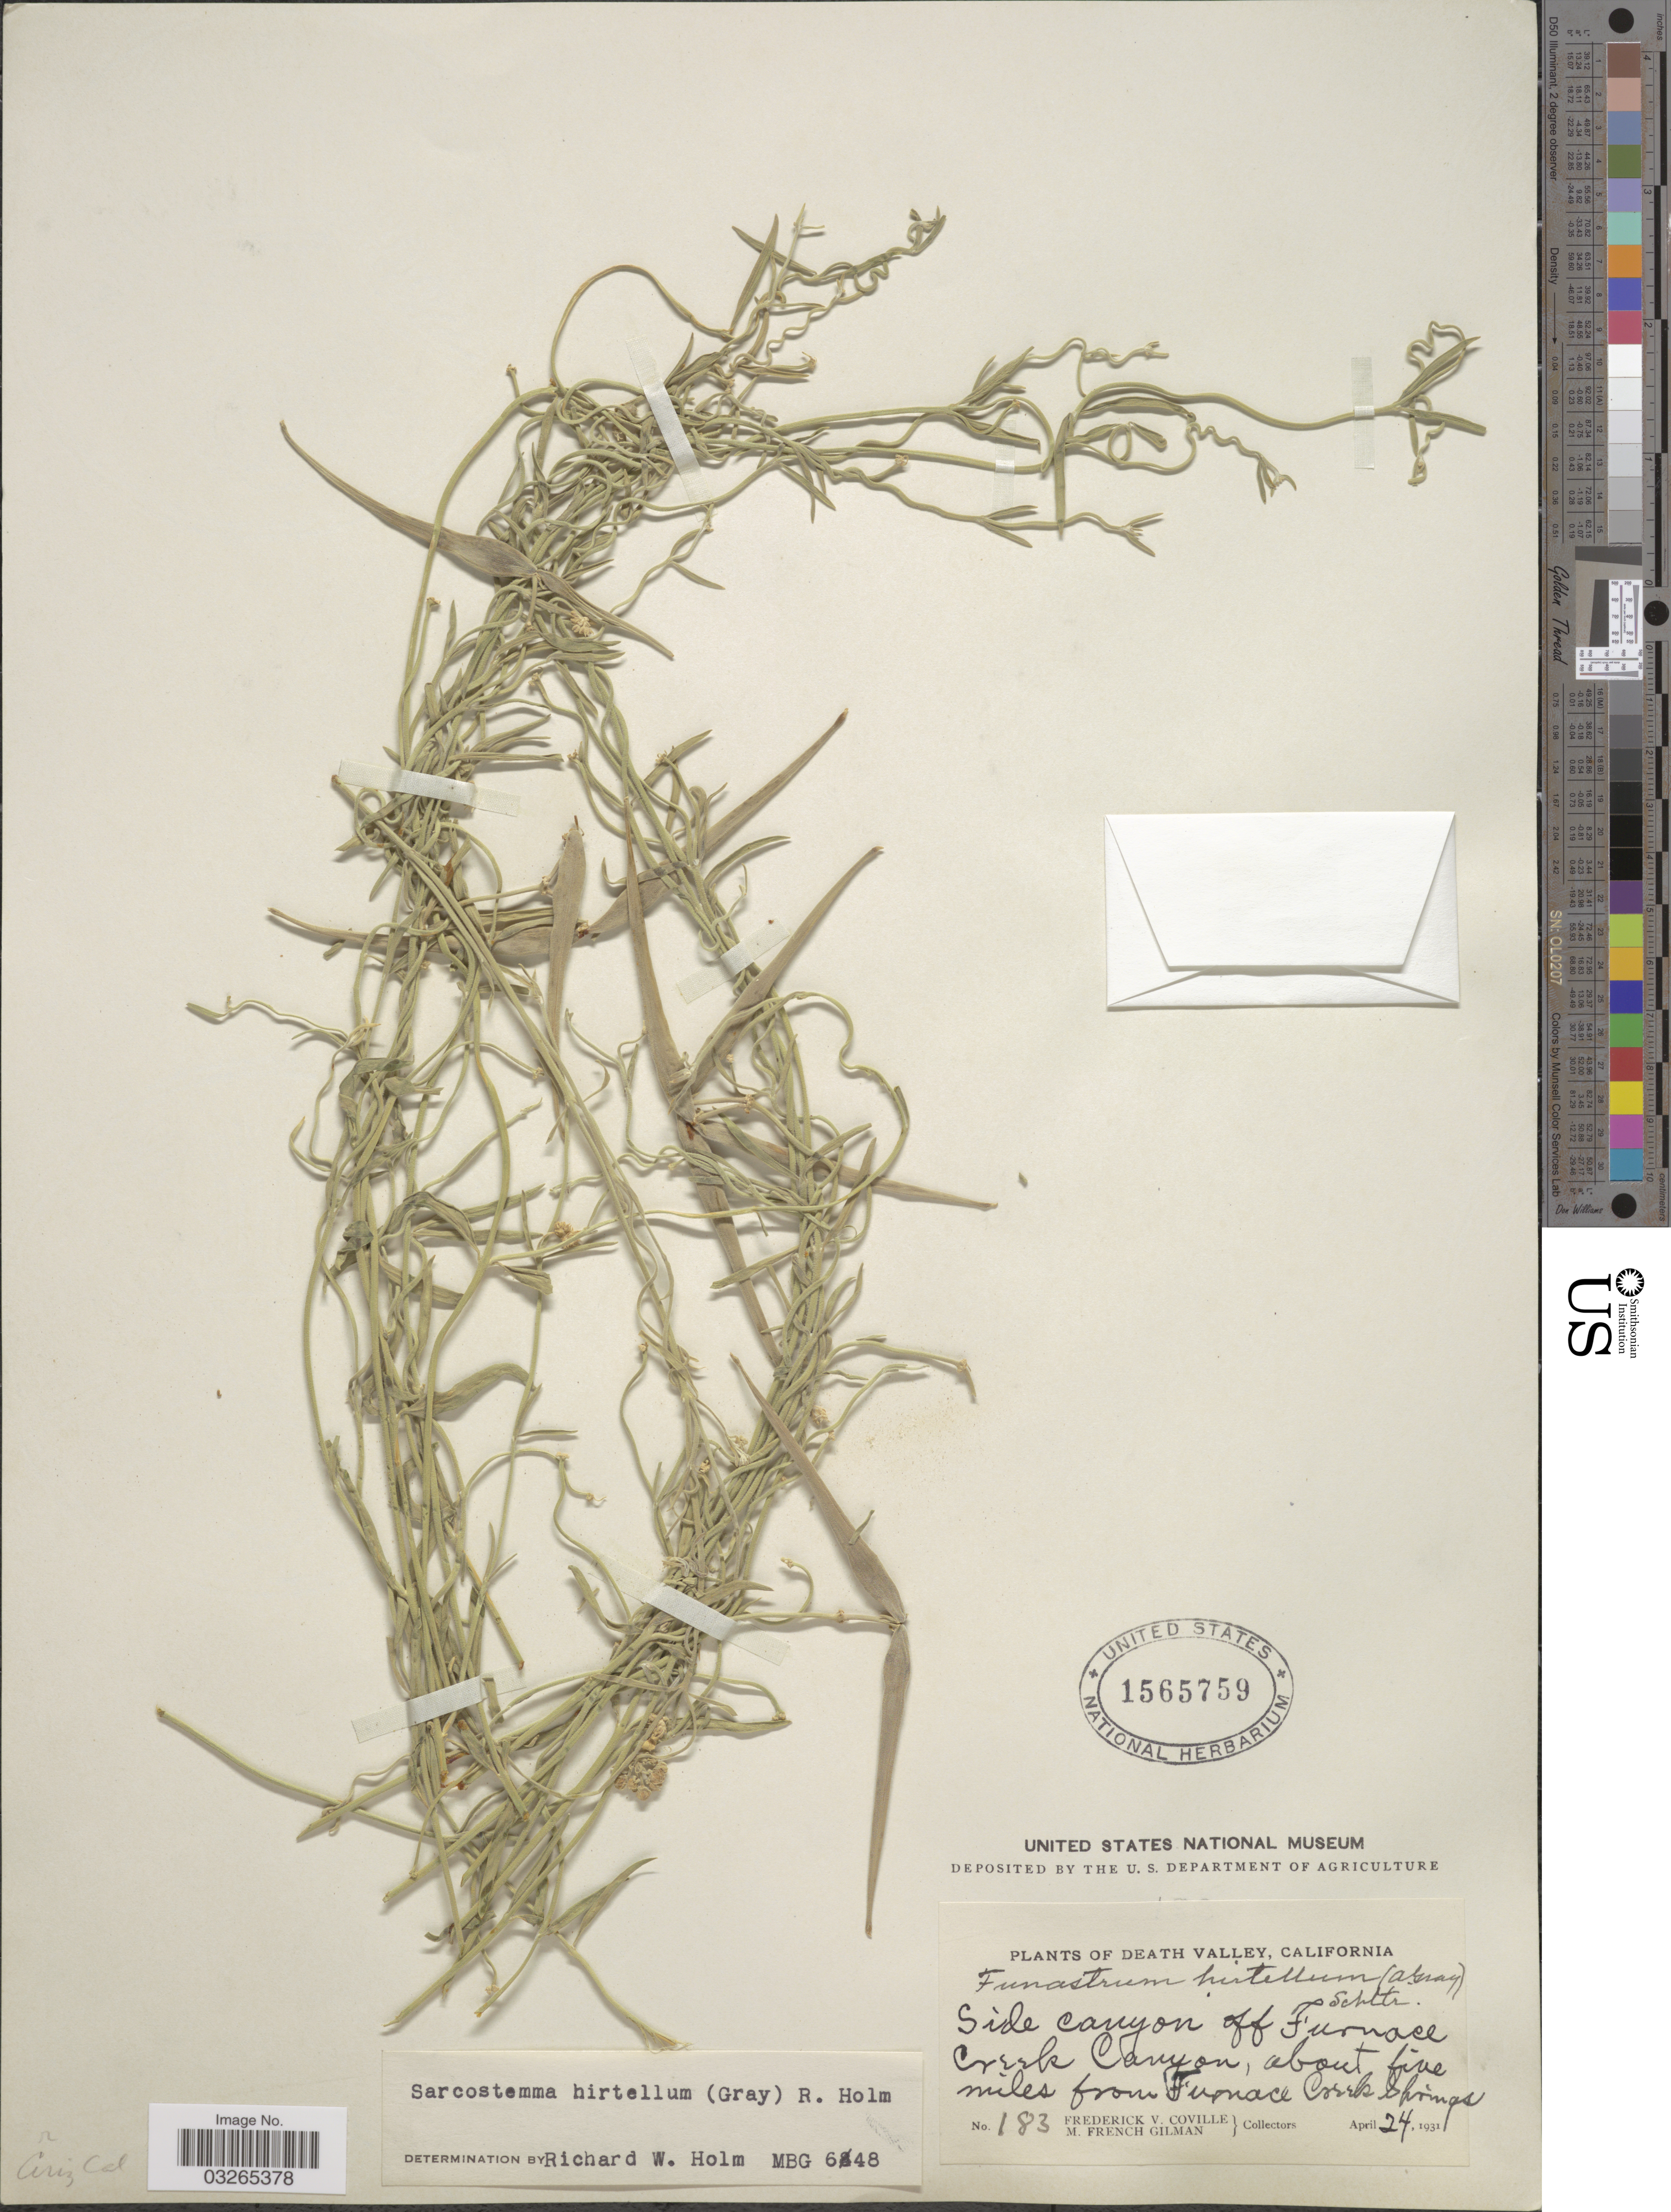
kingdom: Plantae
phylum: Tracheophyta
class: Magnoliopsida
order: Gentianales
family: Apocynaceae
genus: Sarcostemma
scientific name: Sarcostemma hirtellum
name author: (A. Gray) R.W. Holm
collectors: F. V. Coville & M. F. Gilman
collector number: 183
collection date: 1931-04-24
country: United States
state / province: California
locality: Death Valley. Side Canyon off Furnace Creek Canyon, about five miles from Furnace Creek Springs.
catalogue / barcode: US 1565759